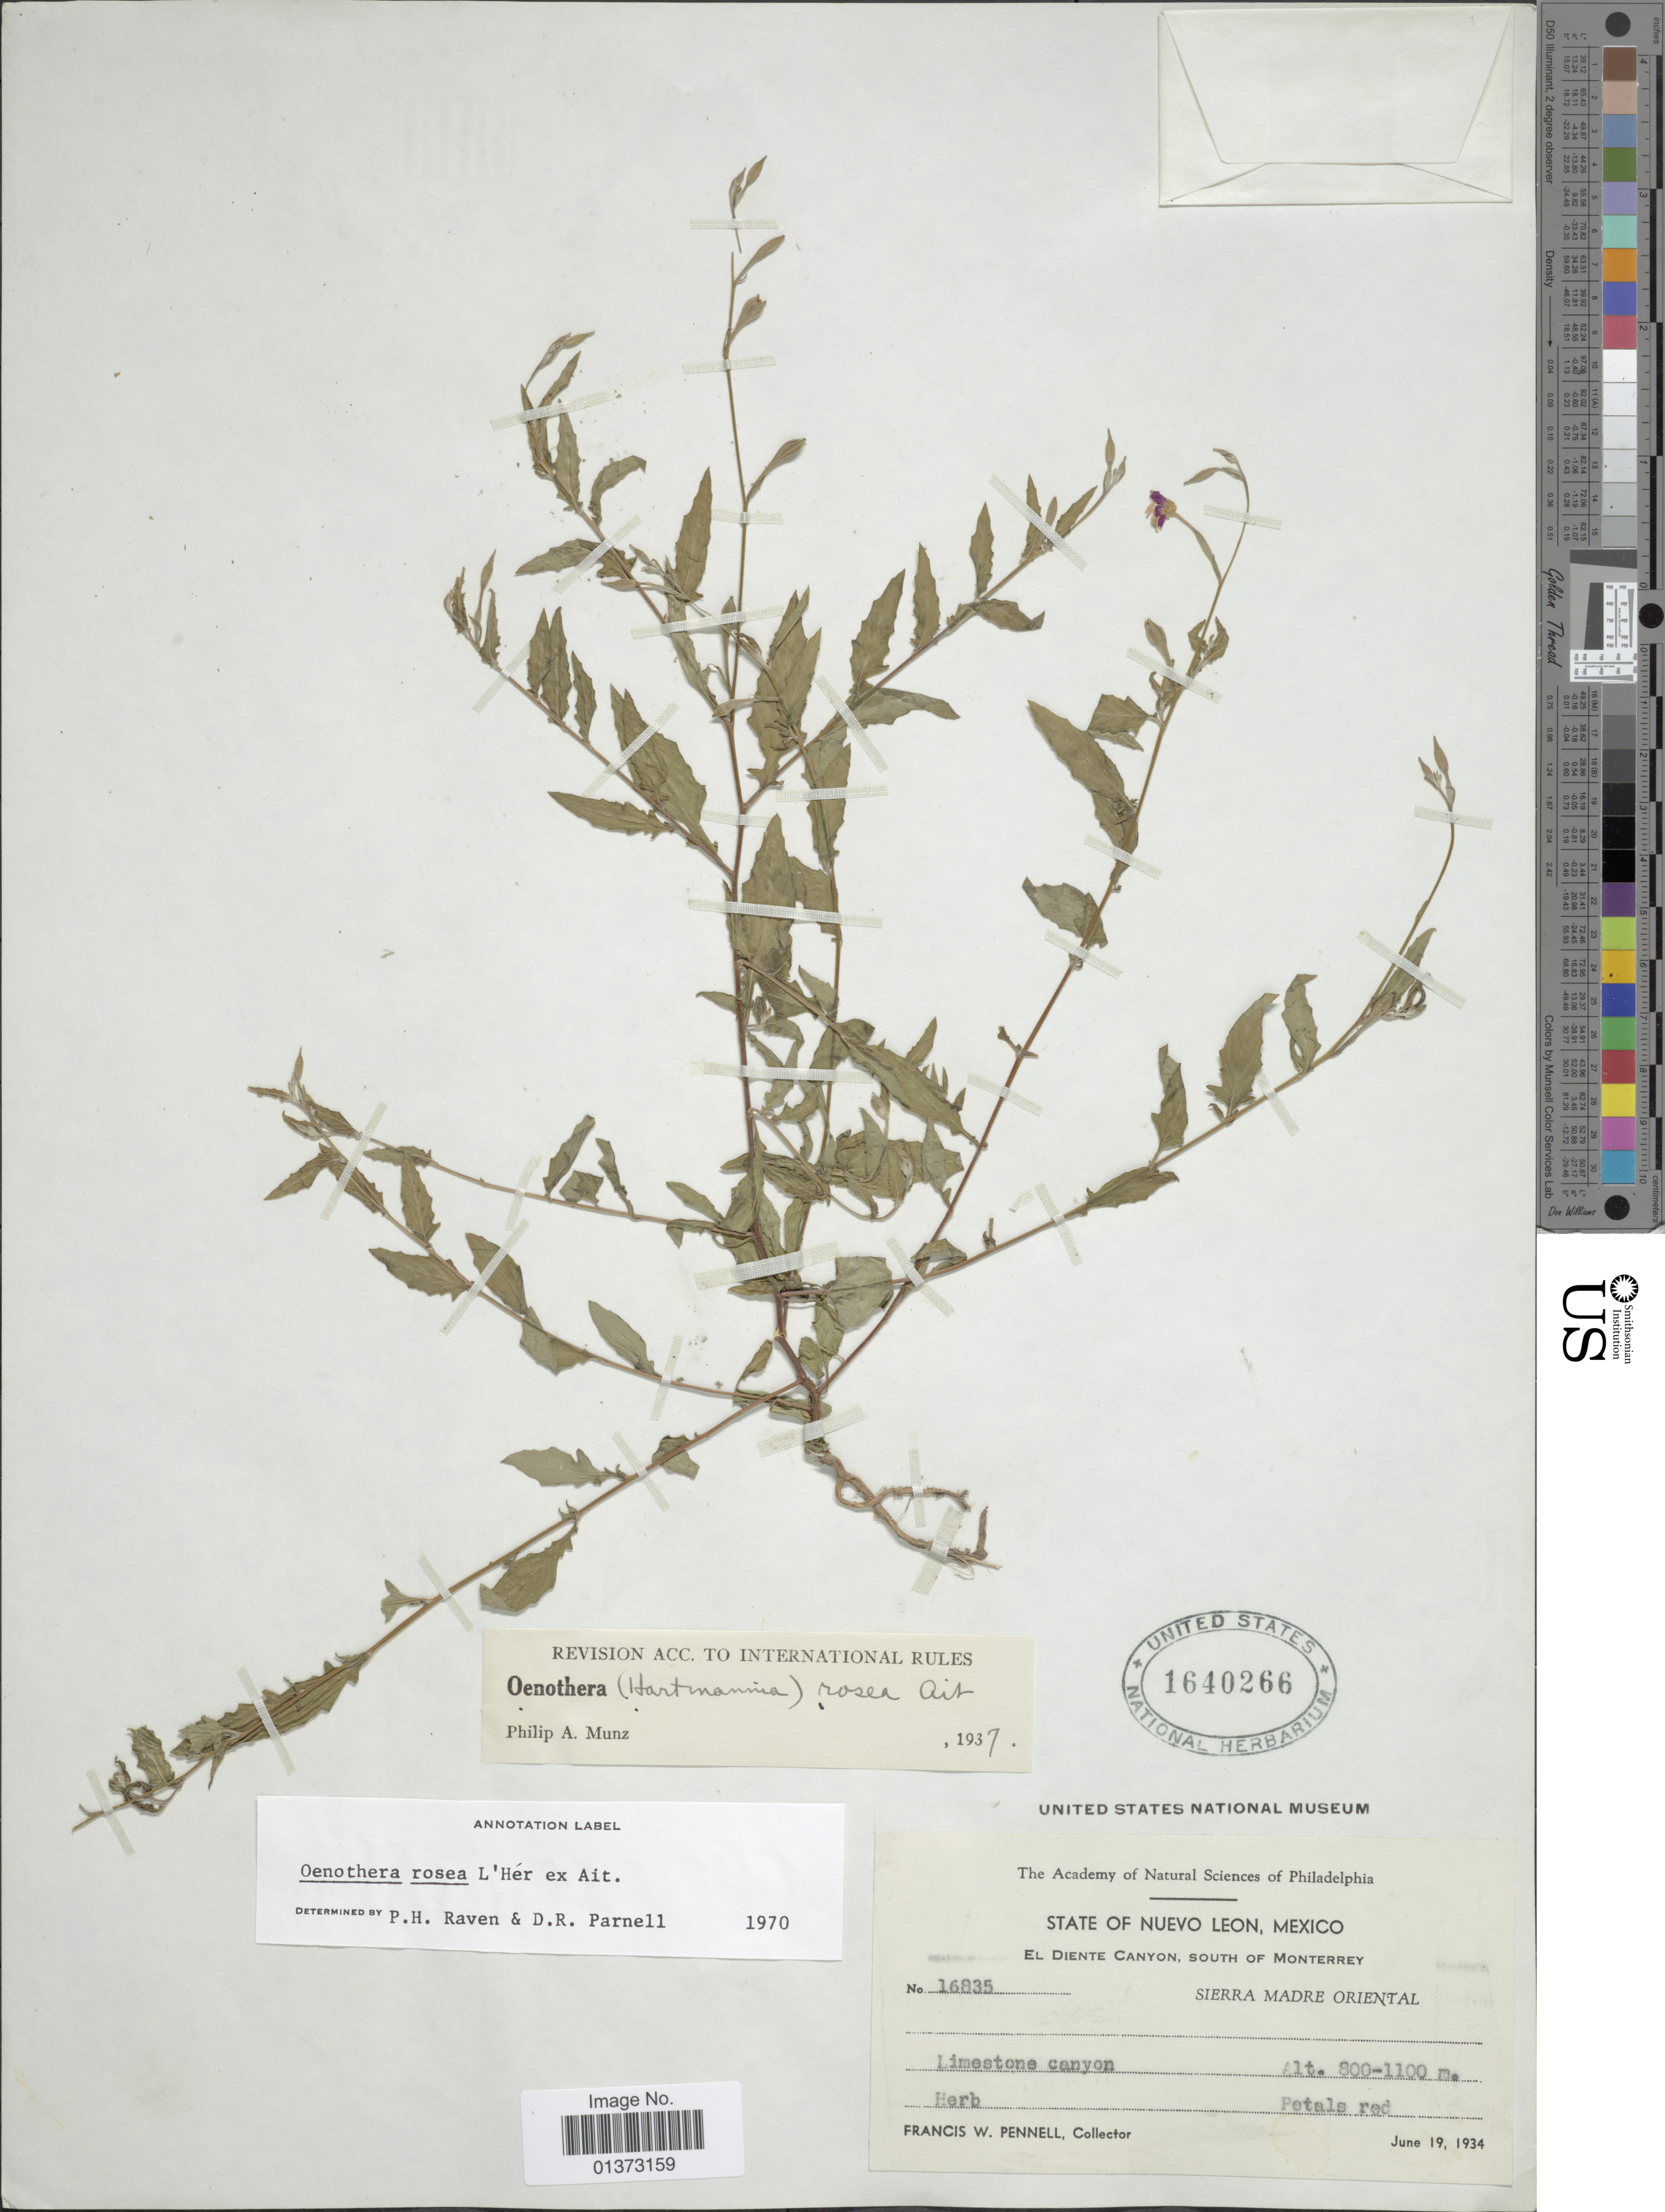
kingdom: Plantae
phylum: Tracheophyta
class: Magnoliopsida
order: Myrtales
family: Onagraceae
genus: Oenothera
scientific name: Oenothera rosea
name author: L'Hér. ex Aiton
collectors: F. W. Pennell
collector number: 16835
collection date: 1934-06-19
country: Mexico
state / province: Nuevo León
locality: El Diente Canyon, south of Monterrey, Sierra Madre Occidental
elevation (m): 800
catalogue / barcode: US 1640266